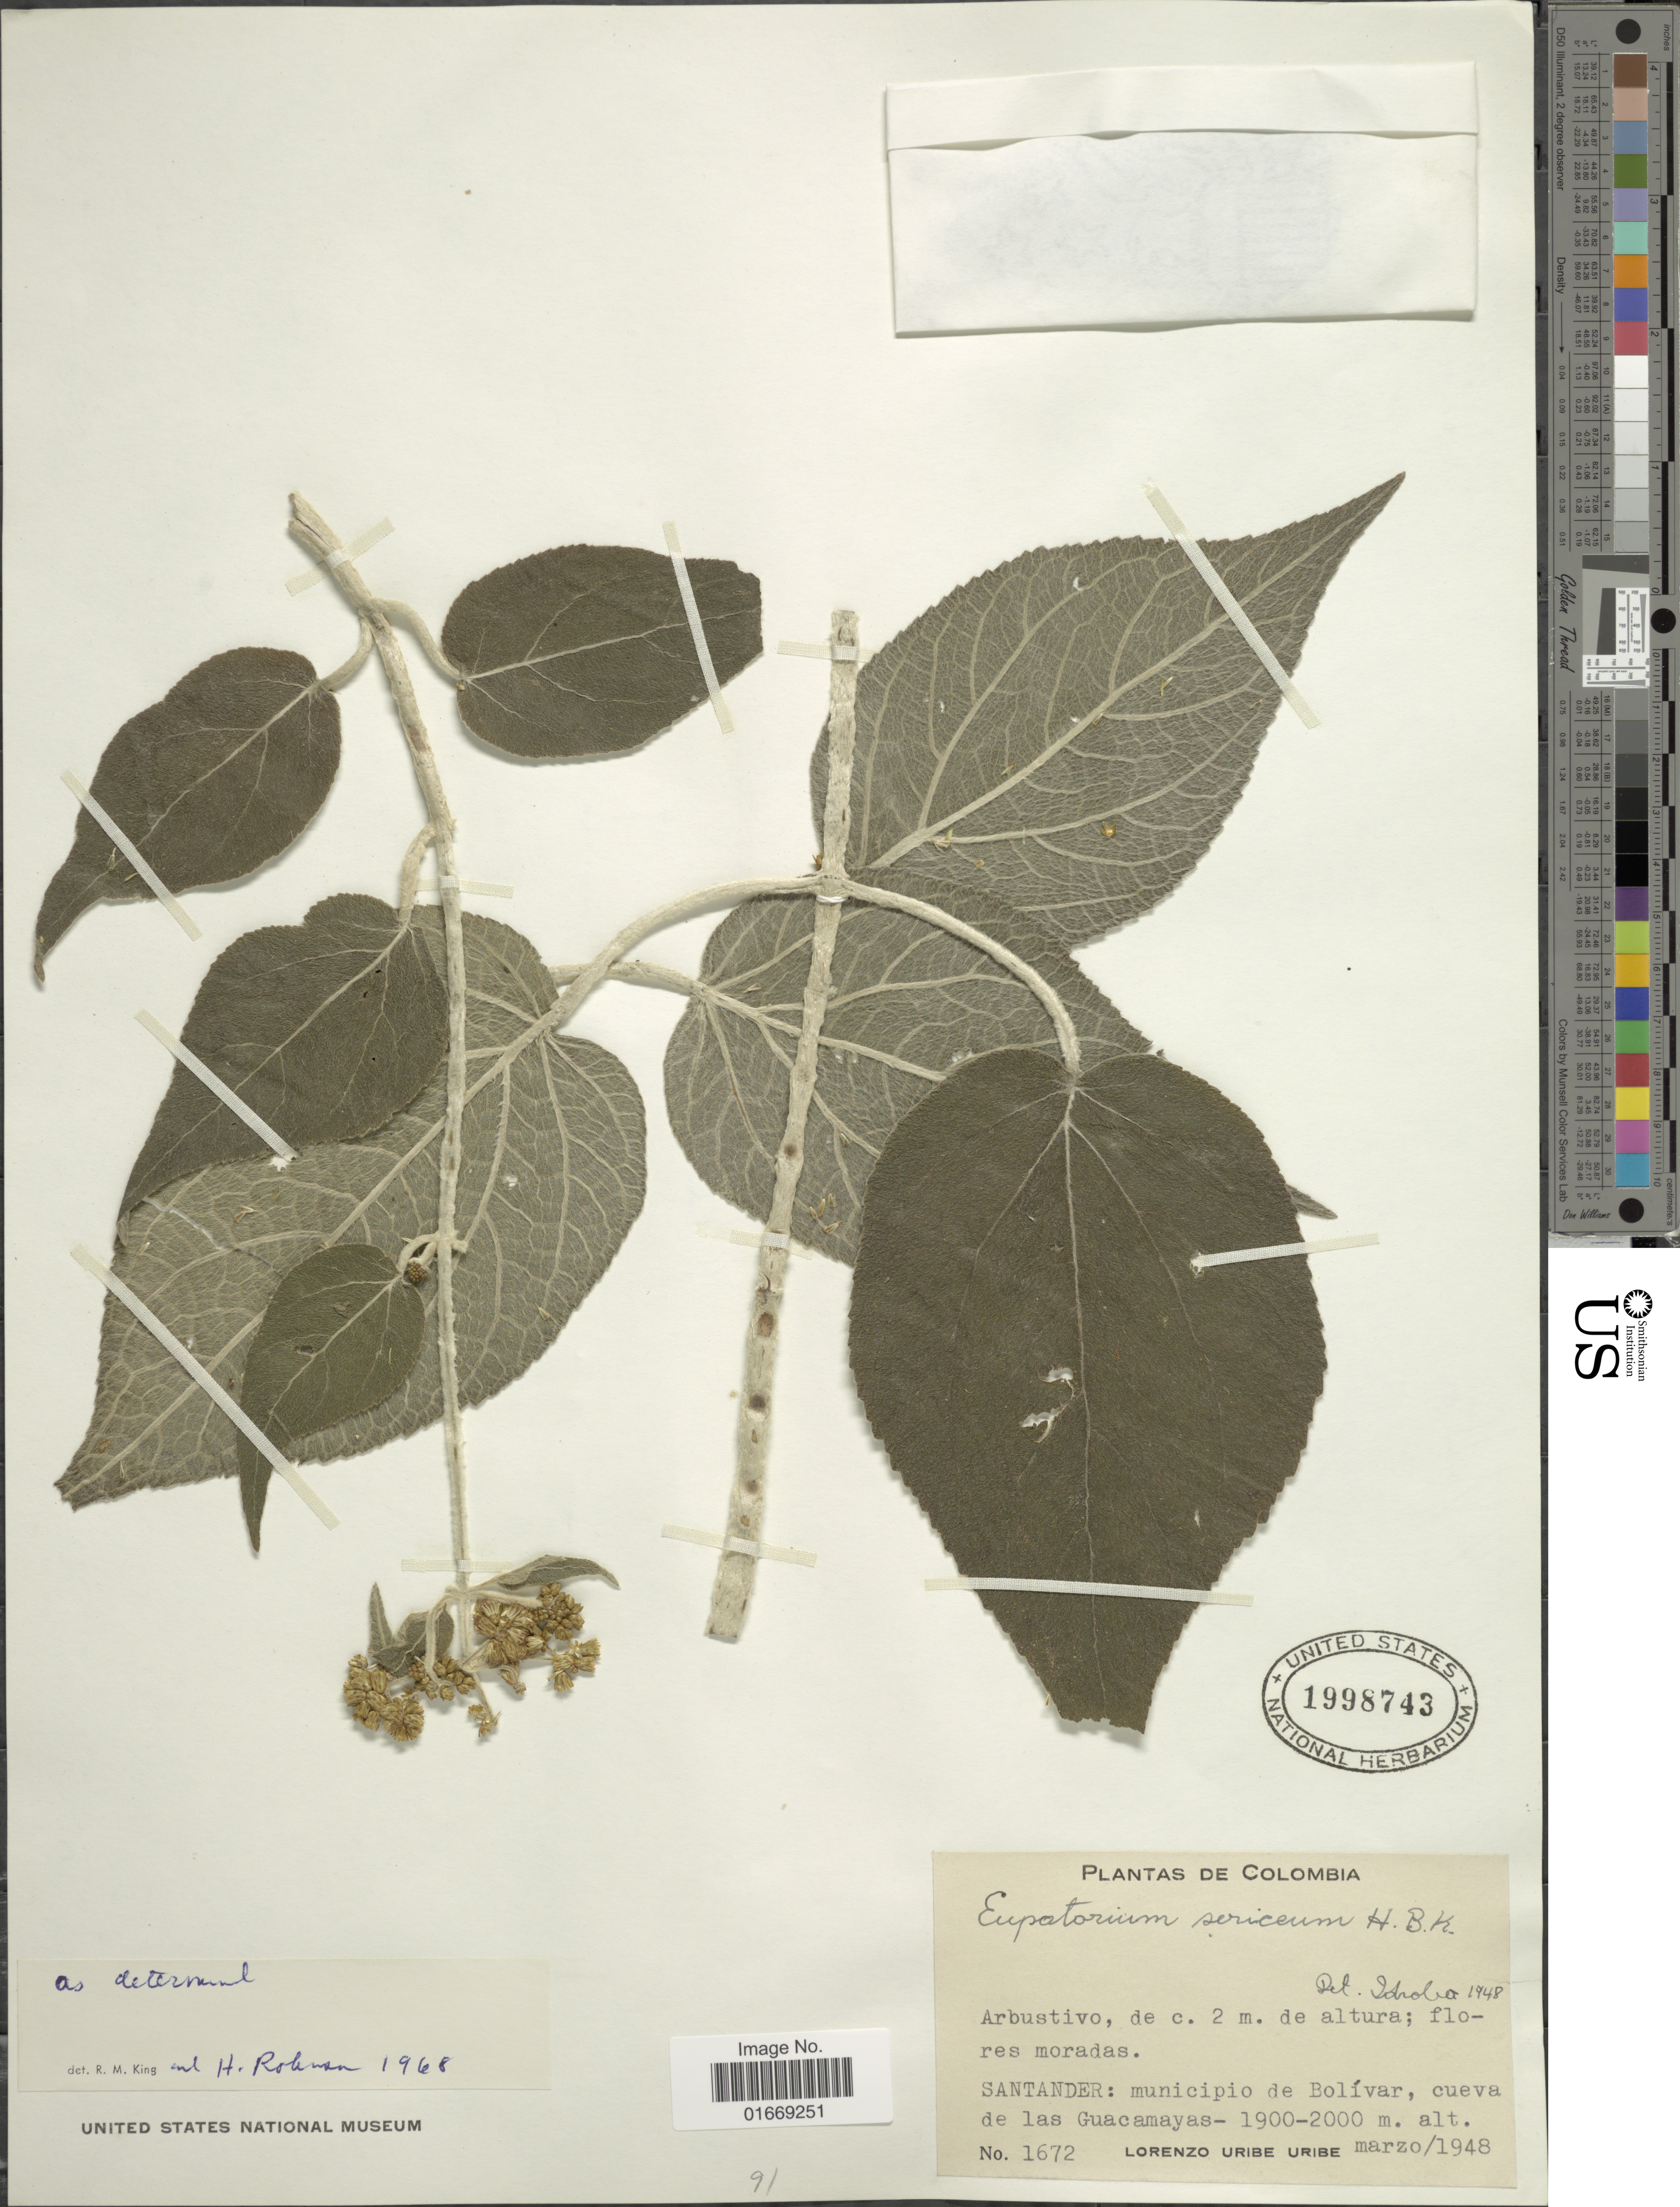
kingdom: Plantae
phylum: Tracheophyta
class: Magnoliopsida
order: Asterales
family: Asteraceae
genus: Hebeclinium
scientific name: Hebeclinium sericeum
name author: (Kunth) R.M. King & H. Rob.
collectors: L. Uribe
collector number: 1672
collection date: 1948-03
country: Colombia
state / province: Santander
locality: Santander: municipio de Bolívar, cueva de las Guacamayas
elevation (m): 1900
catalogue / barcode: US 1998743